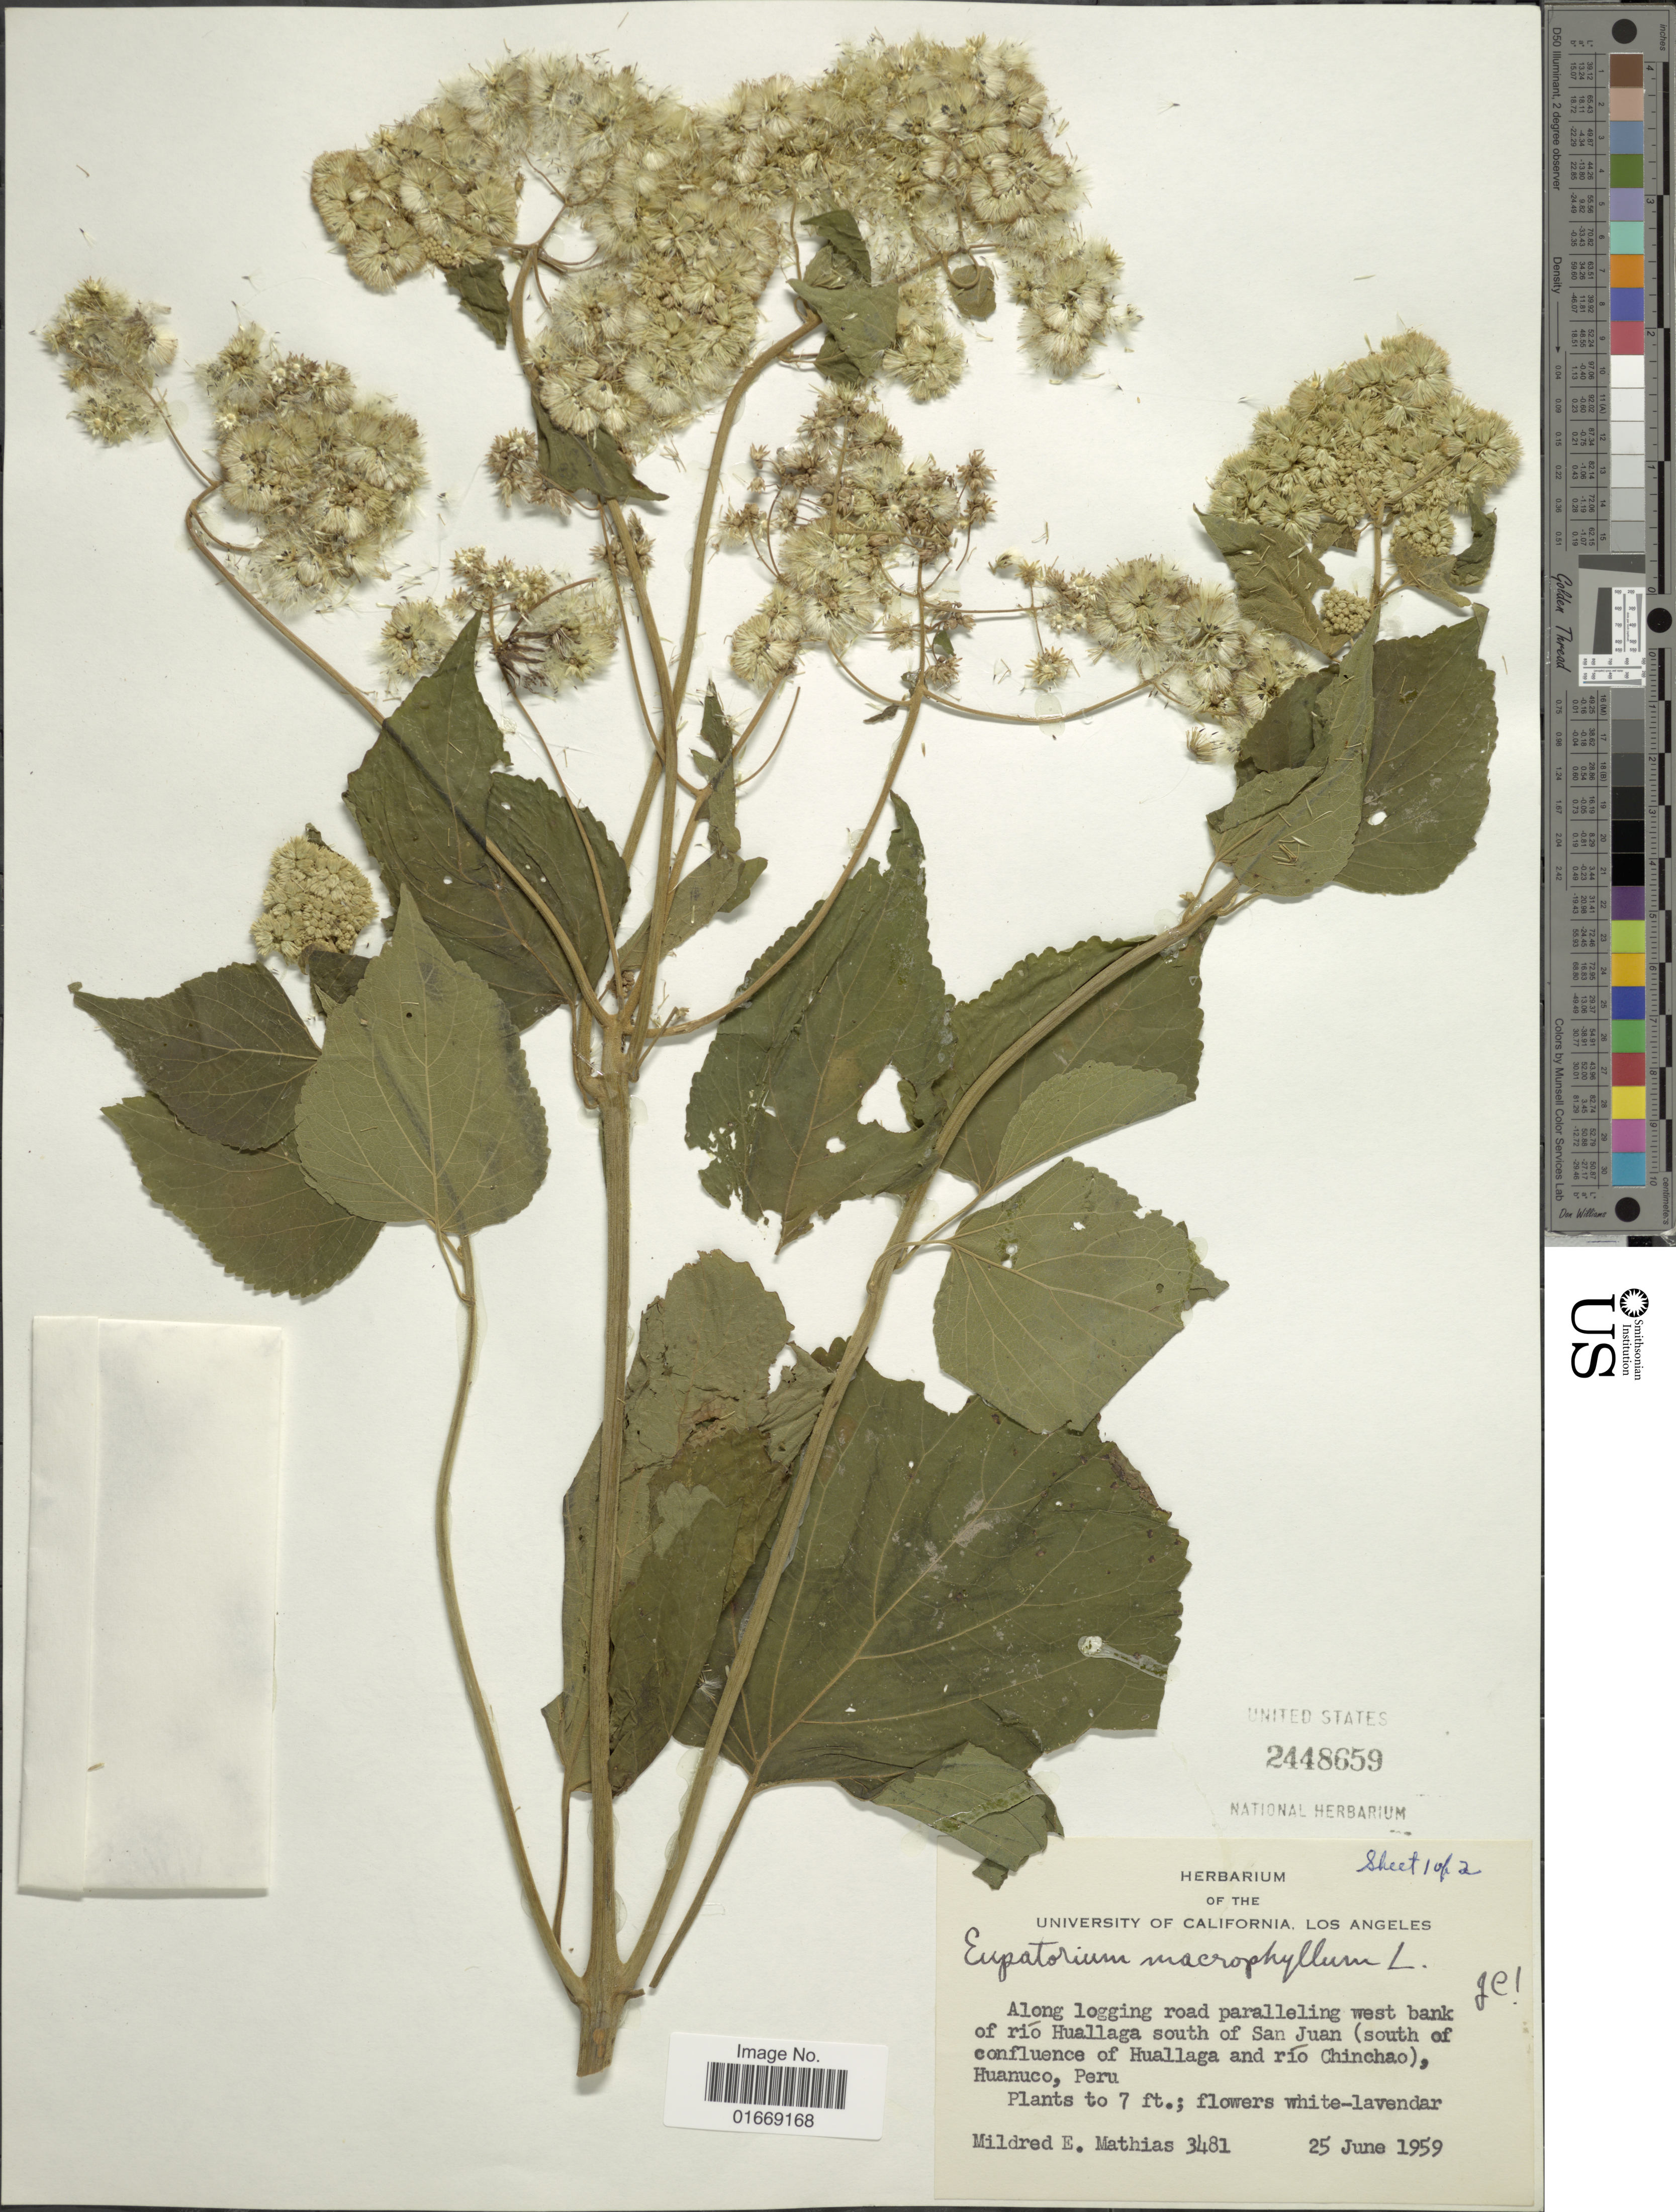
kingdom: Plantae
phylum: Tracheophyta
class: Magnoliopsida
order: Asterales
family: Asteraceae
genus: Hebeclinium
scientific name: Hebeclinium macrophyllum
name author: (L.) DC.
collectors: M. E. Mathias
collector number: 3481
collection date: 1959-06-25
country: Peru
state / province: Huánuco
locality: West bank of Huallaga south of San Juan (south of confluence of Huallaga and rio Chinchao)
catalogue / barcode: US 2448659